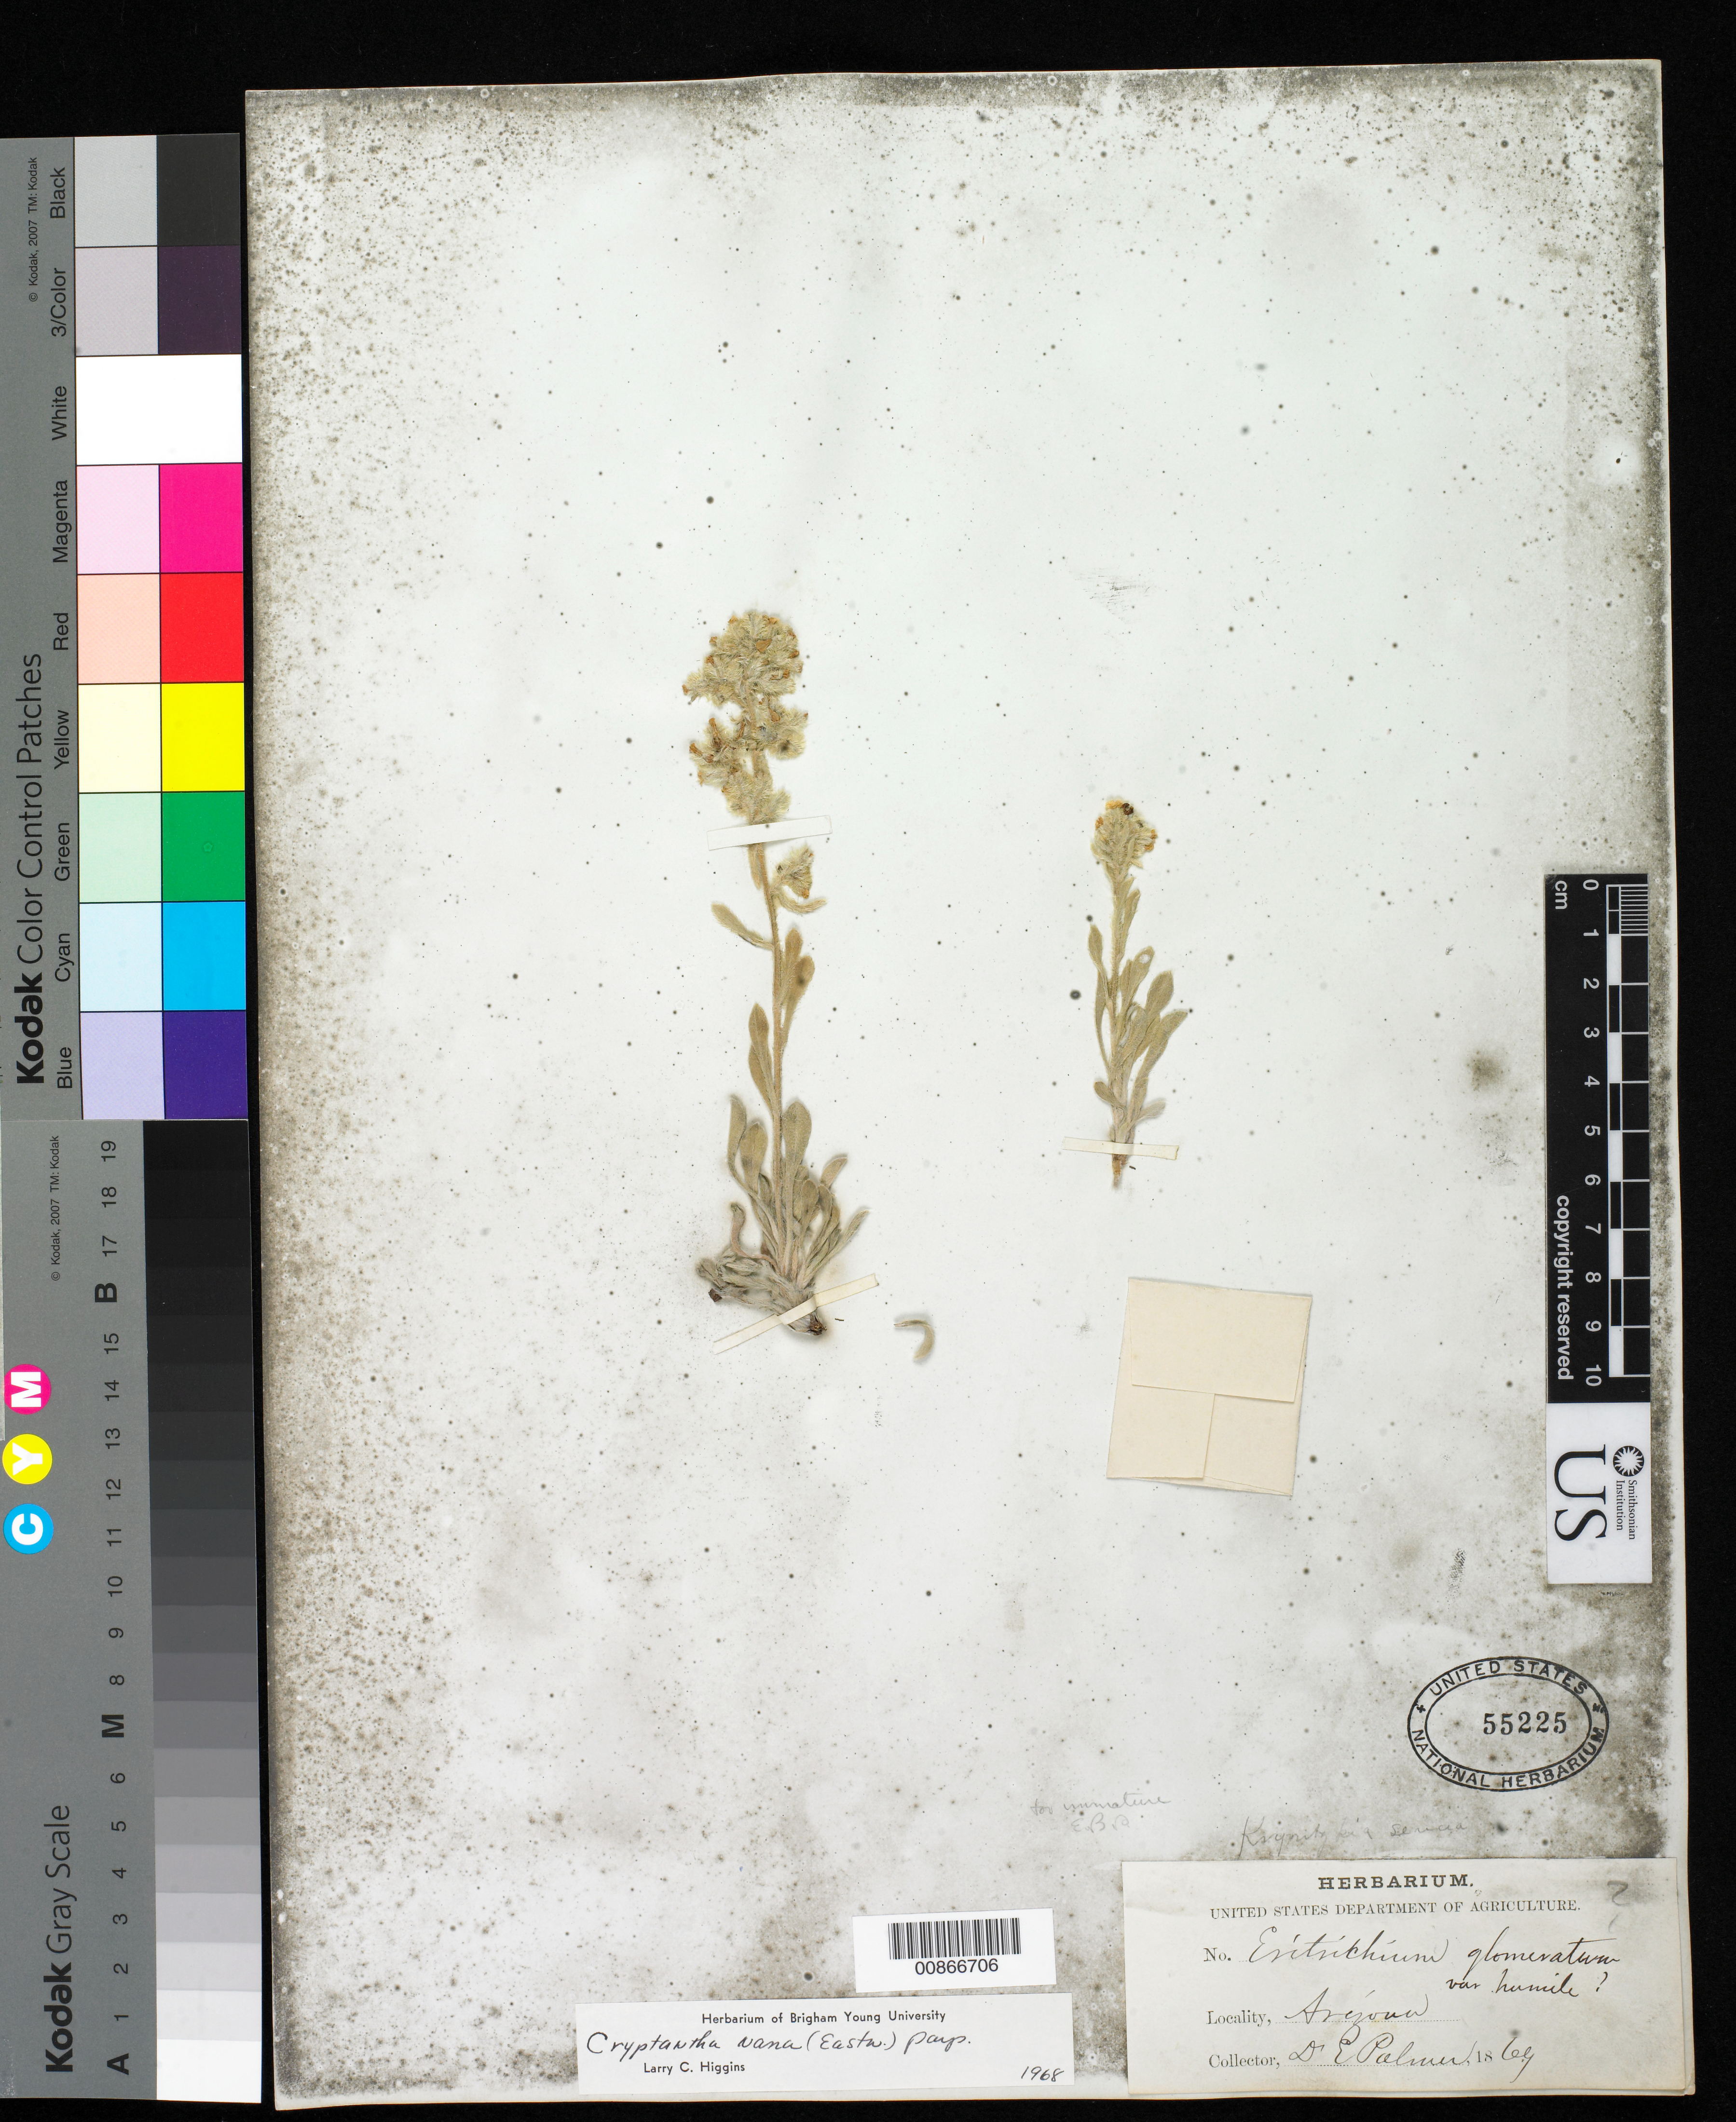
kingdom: Plantae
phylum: Tracheophyta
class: Magnoliopsida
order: Boraginales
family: Boraginaceae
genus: Cryptantha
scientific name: Cryptantha nana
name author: (Eastw.) Payson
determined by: Higgins, Larry C.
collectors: E. Palmer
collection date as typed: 1869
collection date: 1869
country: United States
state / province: Arizona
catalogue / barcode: US 55225